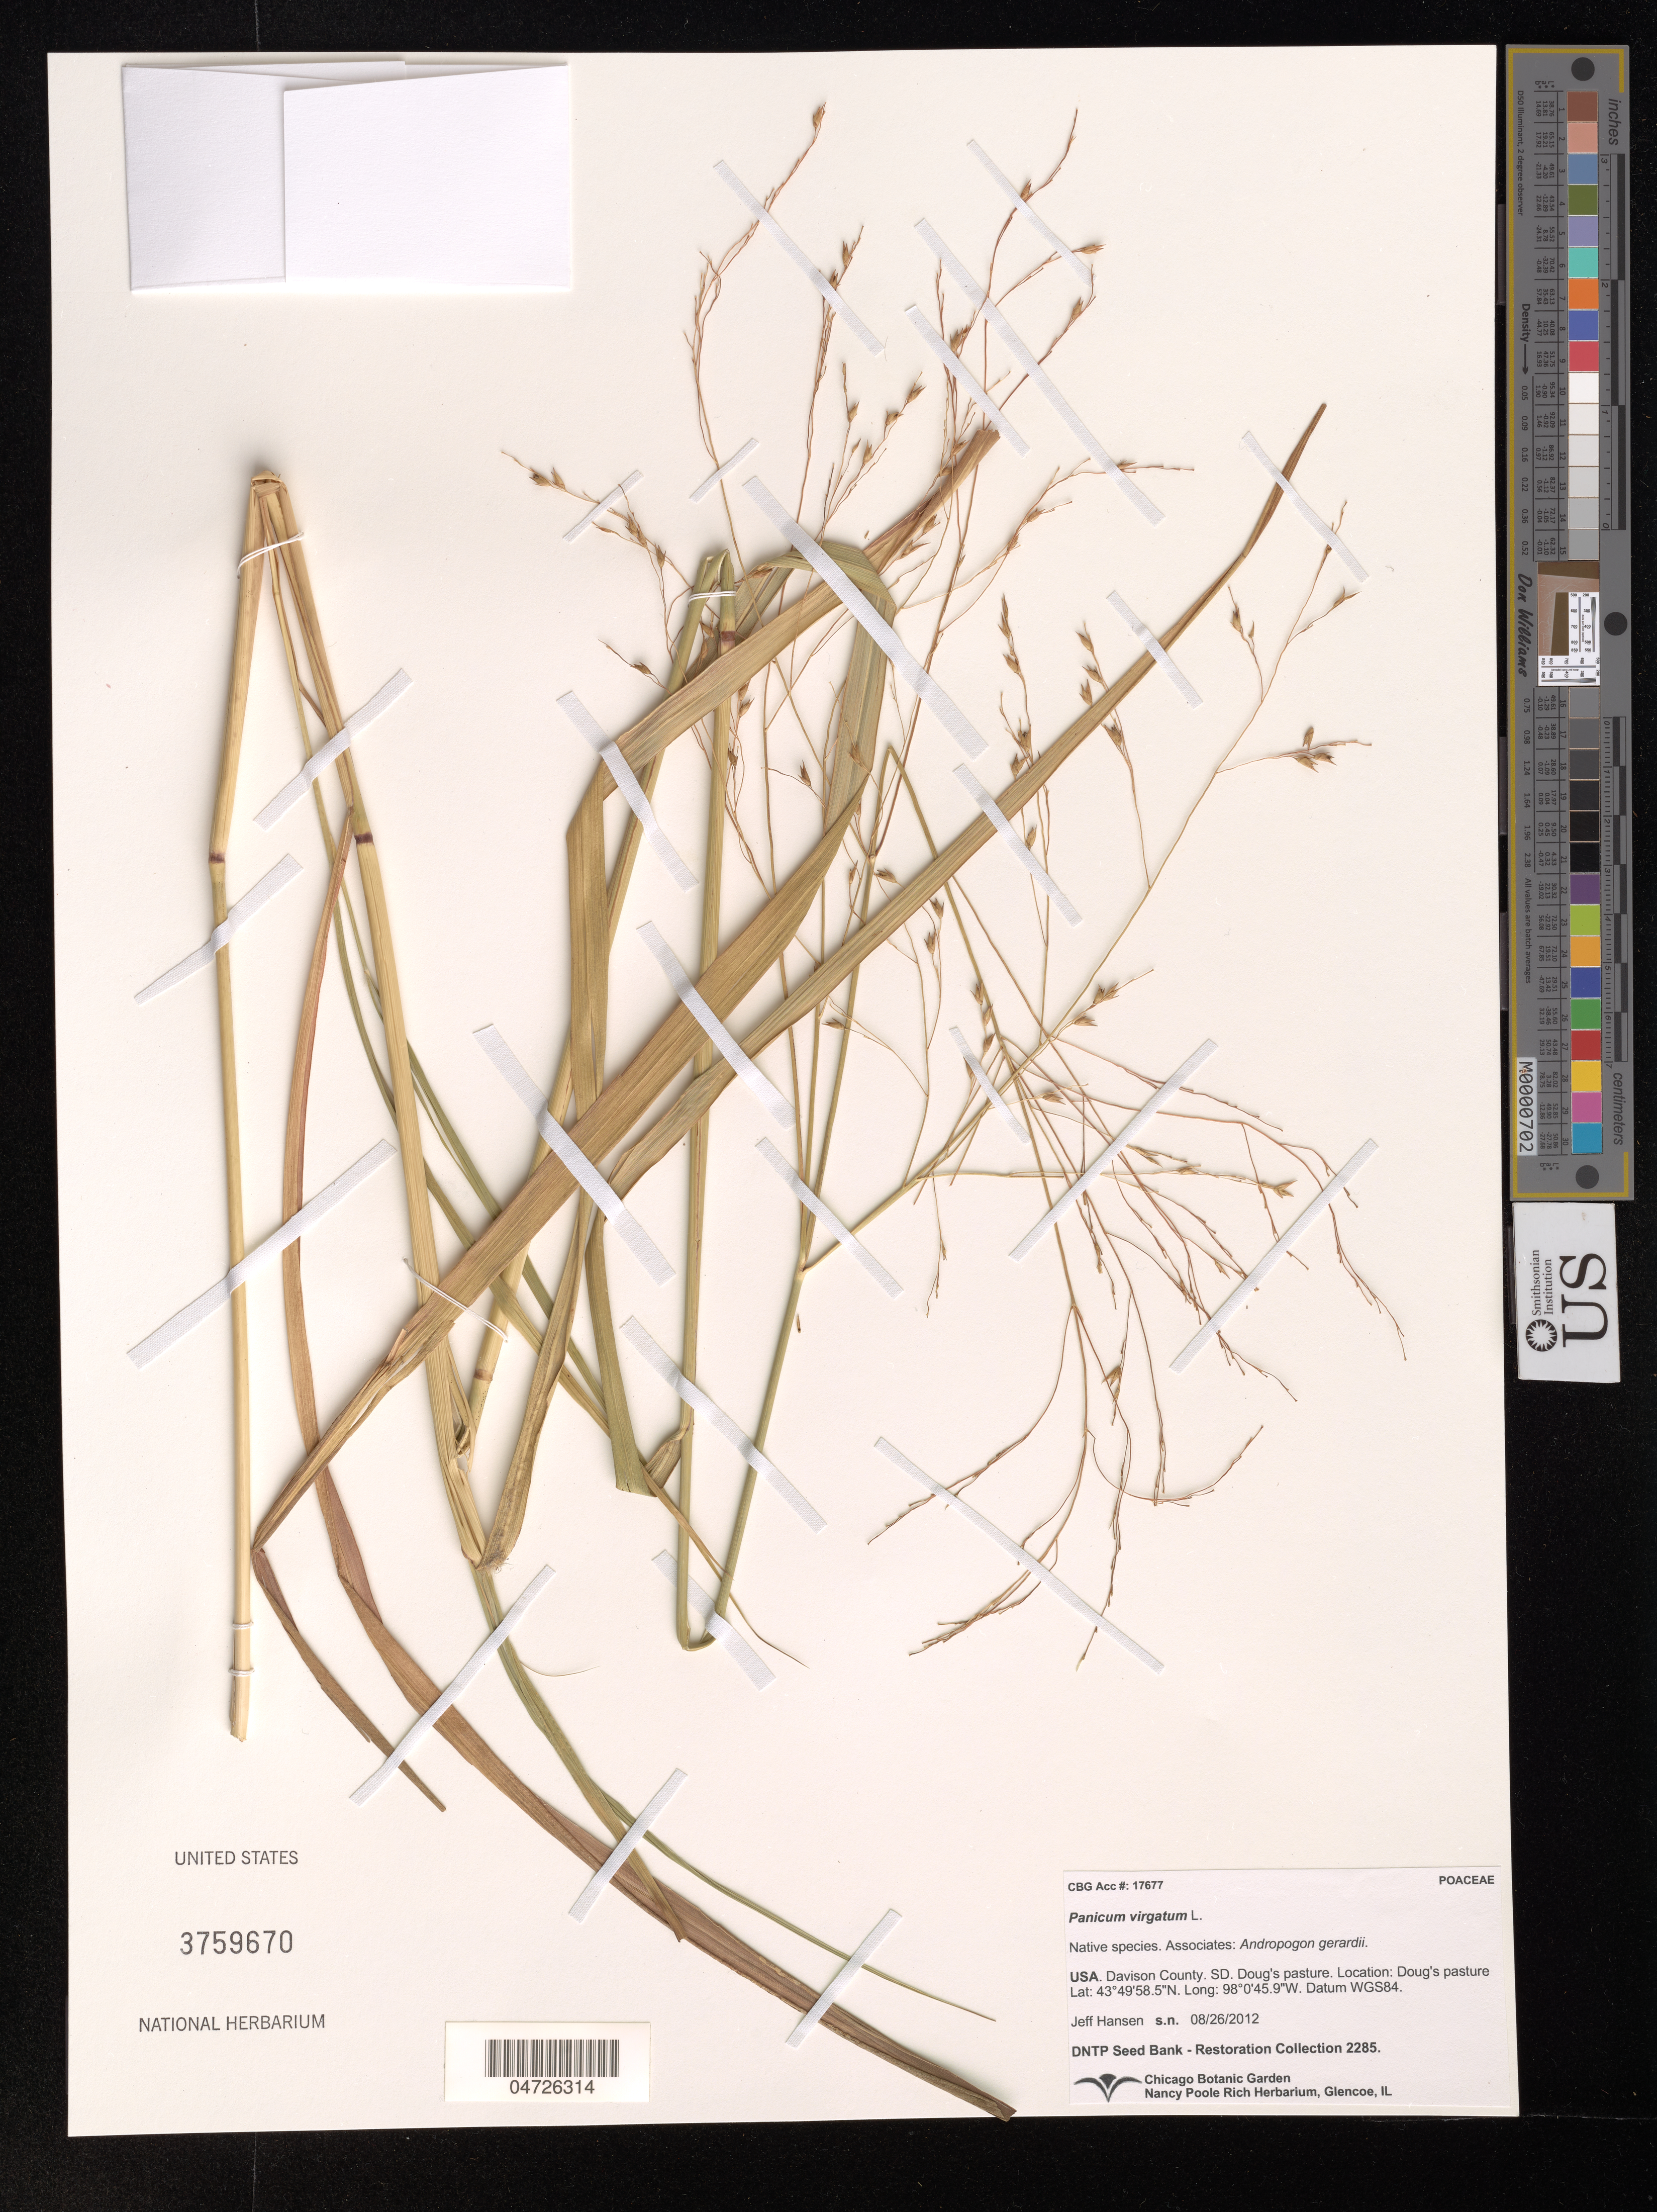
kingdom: Plantae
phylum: Tracheophyta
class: Liliopsida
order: Poales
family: Poaceae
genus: Panicum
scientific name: Panicum virgatum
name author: L.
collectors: J. Hansen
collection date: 2012-08-26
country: United States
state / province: South Dakota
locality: Davison County. Doug's pasture. Datum WGS84.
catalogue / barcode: US 3759670